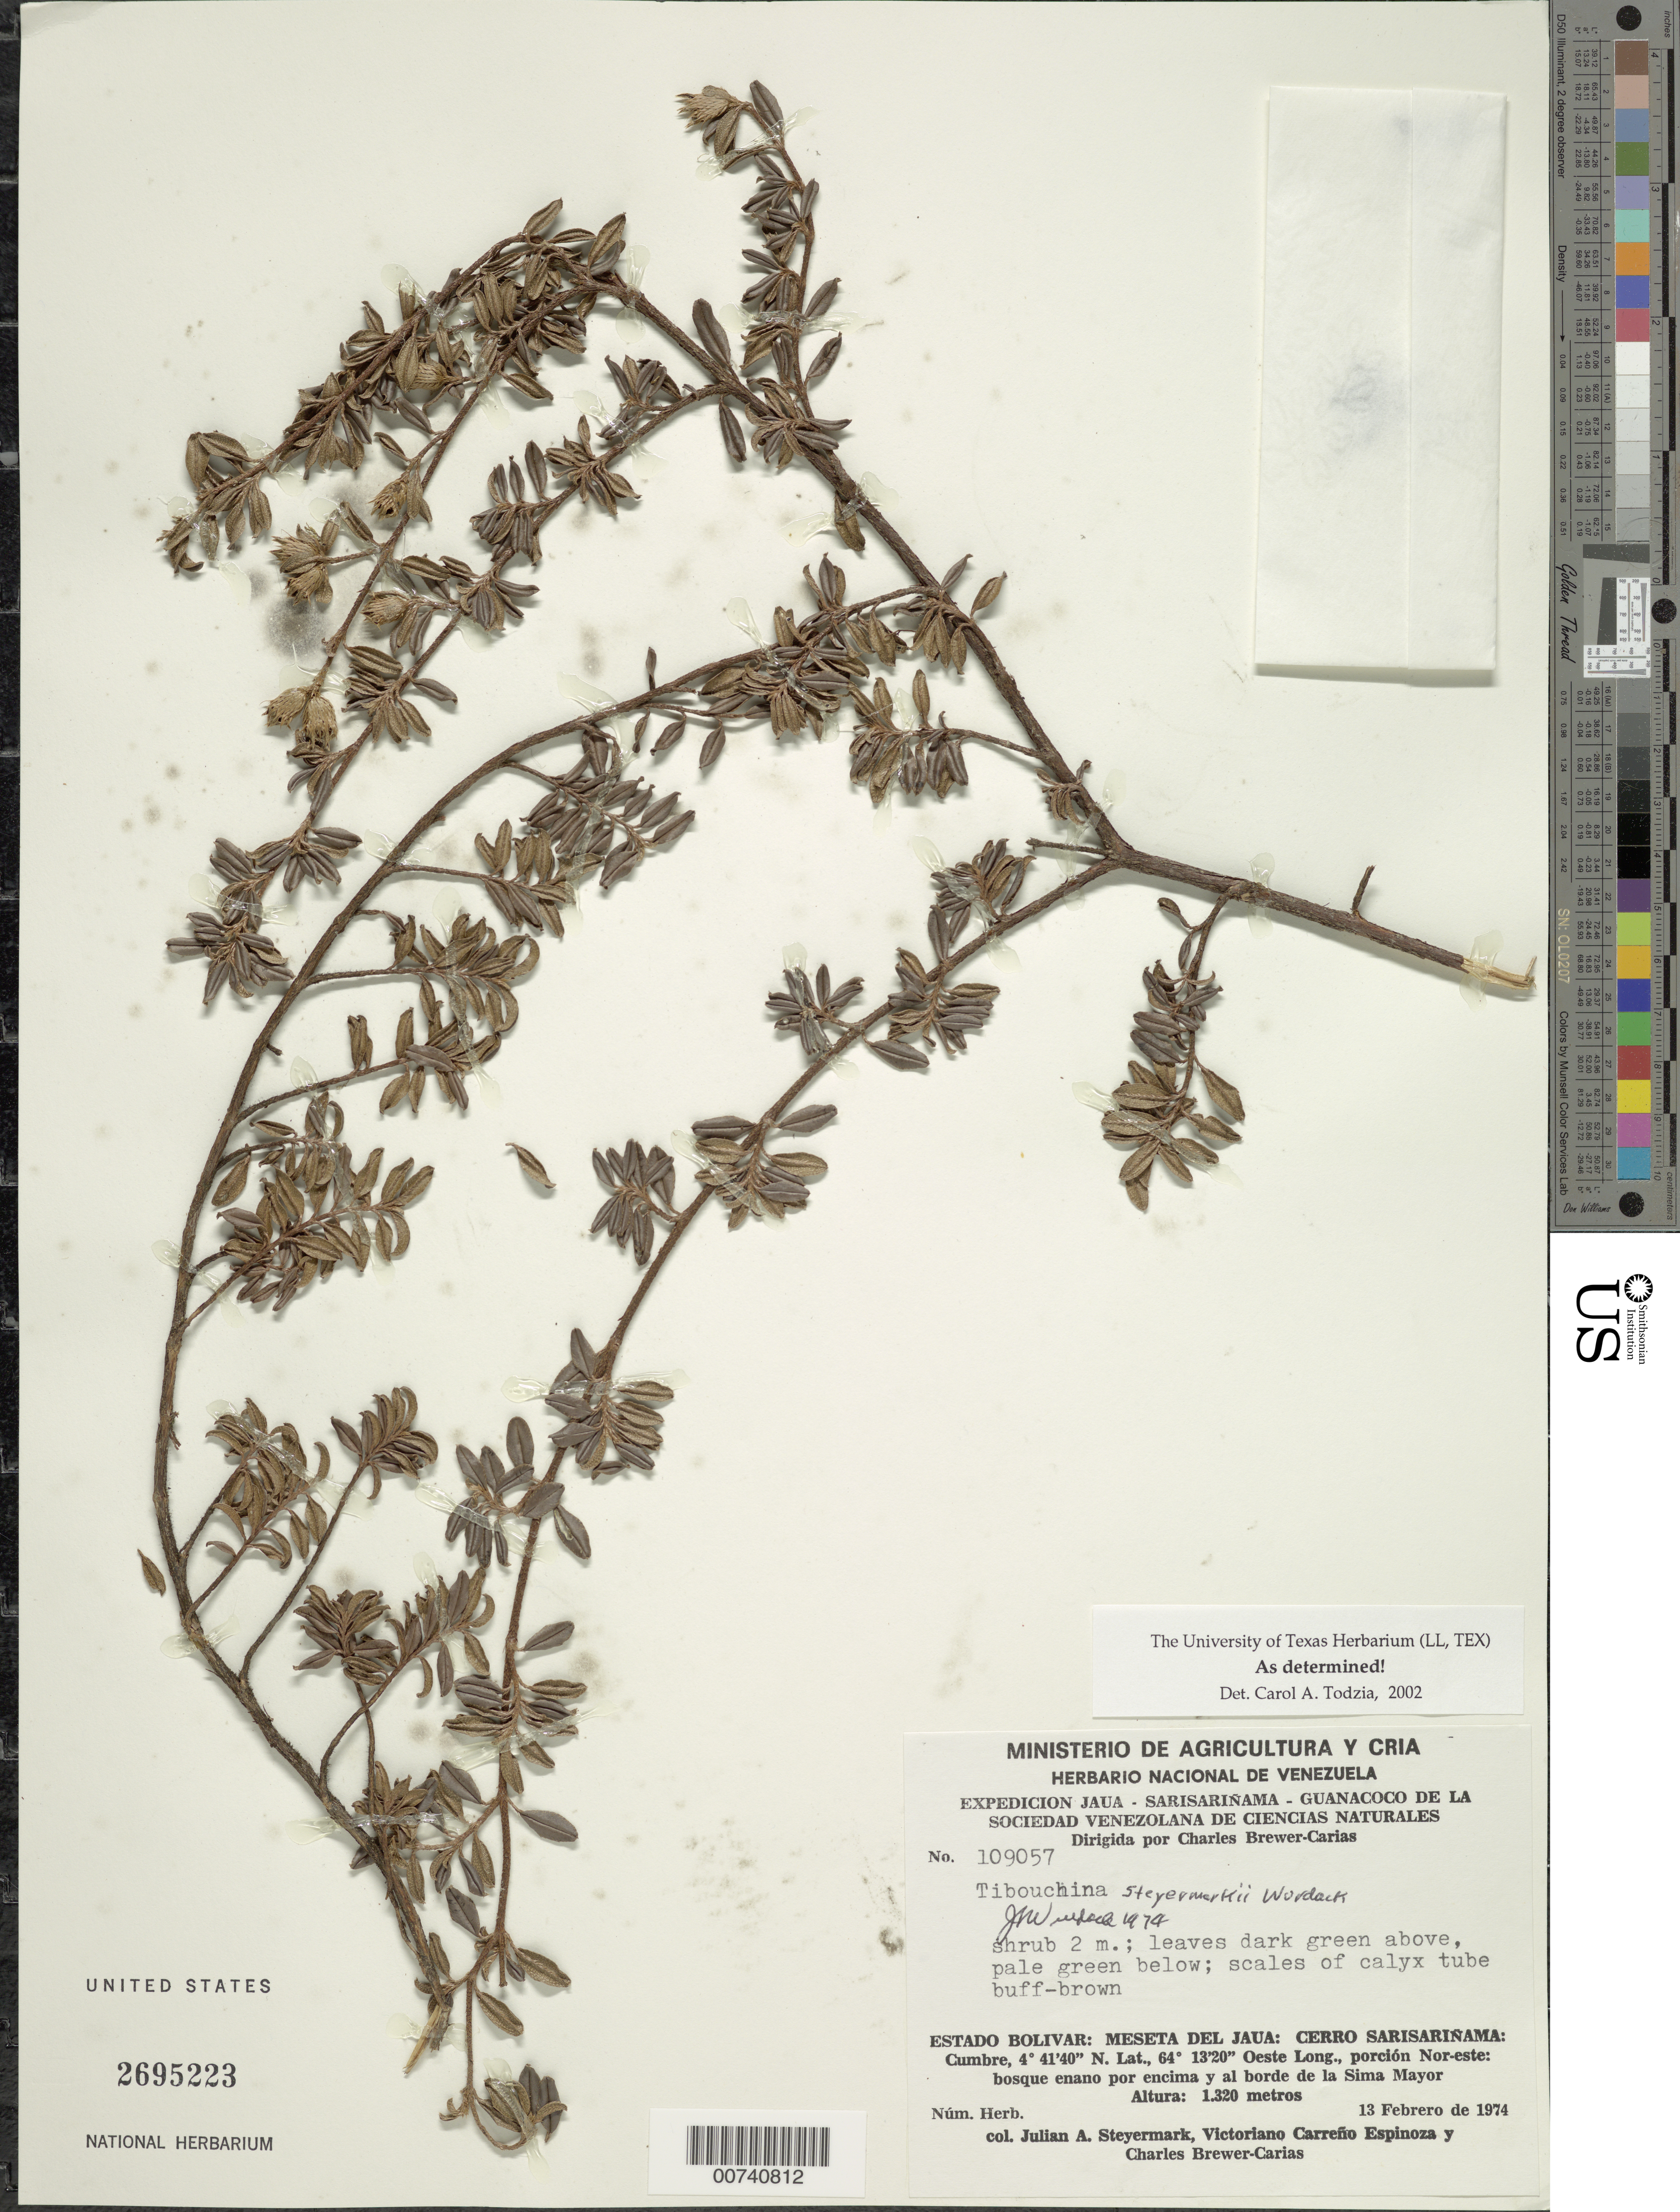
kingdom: Plantae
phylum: Tracheophyta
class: Magnoliopsida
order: Myrtales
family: Melastomataceae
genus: Tibouchina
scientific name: Tibouchina steyermarkii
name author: Wurdack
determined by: Wurdack, John J., (US), US (UNITED STATES)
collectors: J. Steyermark, V. Carreño E. & C. Brewer-Carias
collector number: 109057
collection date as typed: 13-Feb-74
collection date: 1974-02-13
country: Venezuela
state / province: Bolívar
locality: Meseta del Jaua: Cerro Sarisariñama, summit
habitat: Forest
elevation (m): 1320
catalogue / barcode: US 2695223